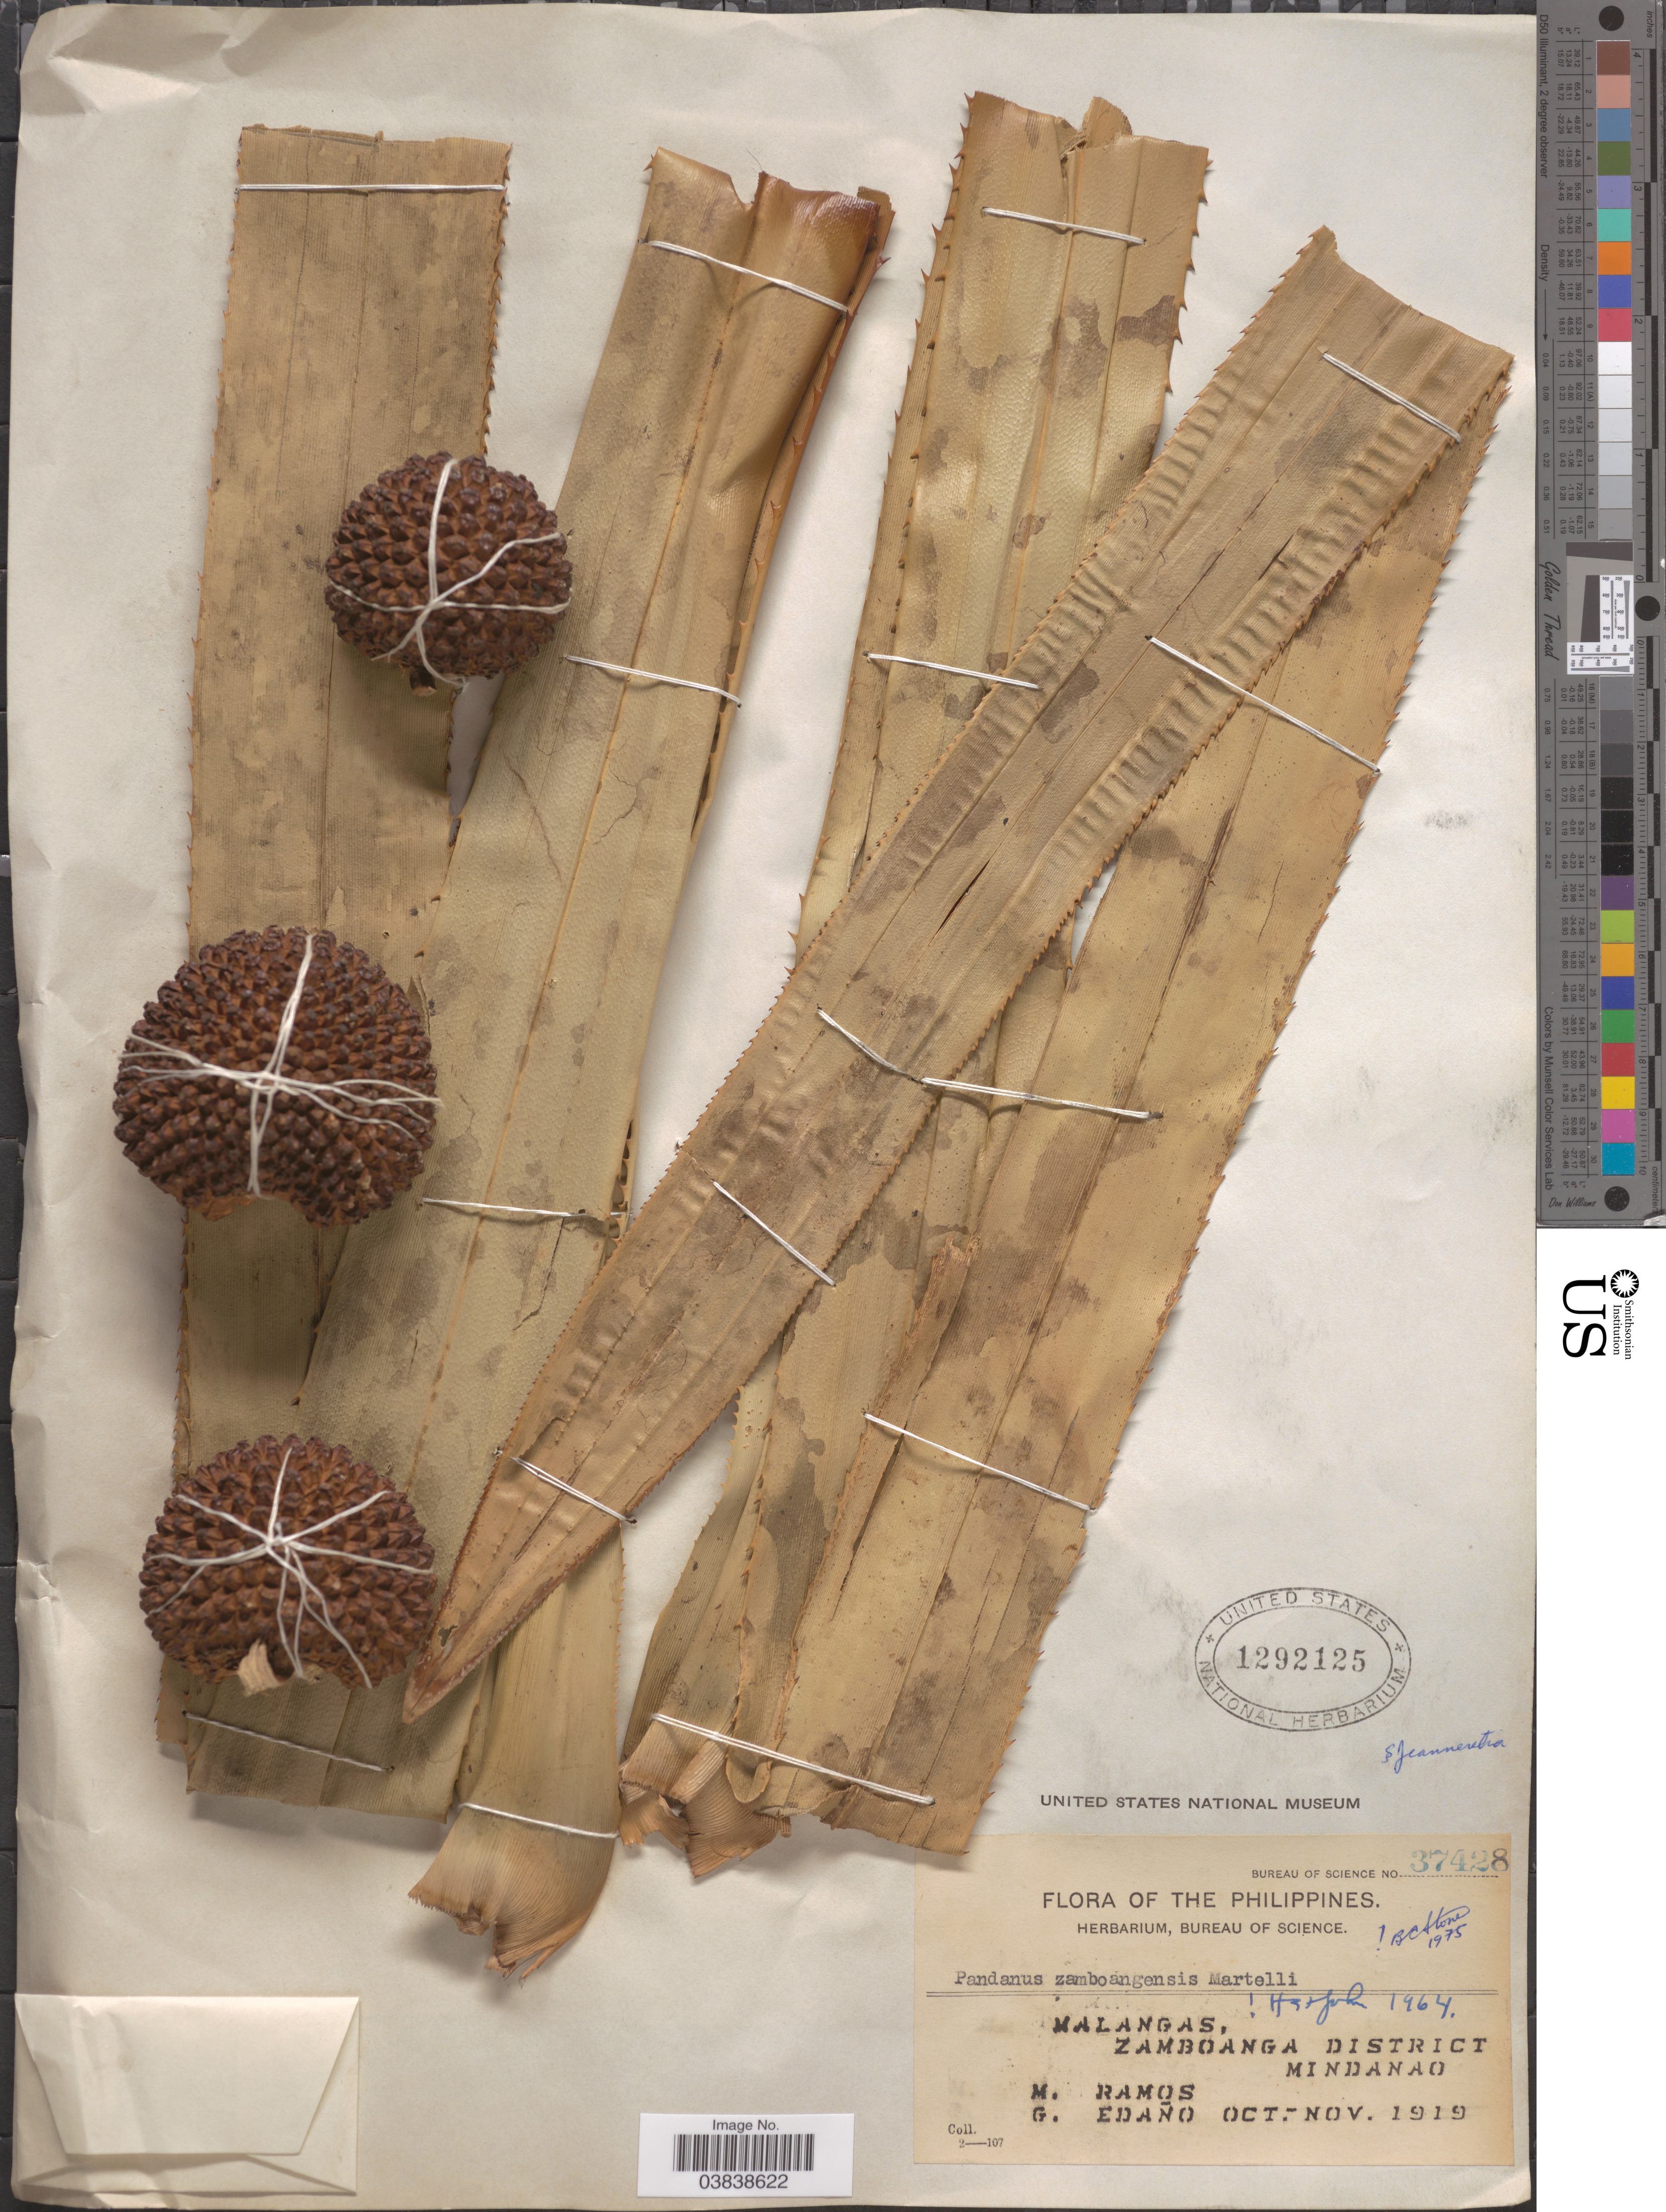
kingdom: Plantae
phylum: Tracheophyta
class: Liliopsida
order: Pandanales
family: Pandanaceae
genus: Pandanus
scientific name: Pandanus zamboangensis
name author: Martelli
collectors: M. Ramos & G. Edaño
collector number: Bureau of Science 37428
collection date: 1919-10/1919-11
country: Philippines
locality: Malangas, Zamboanga District, Mindanao.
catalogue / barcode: US 1292125